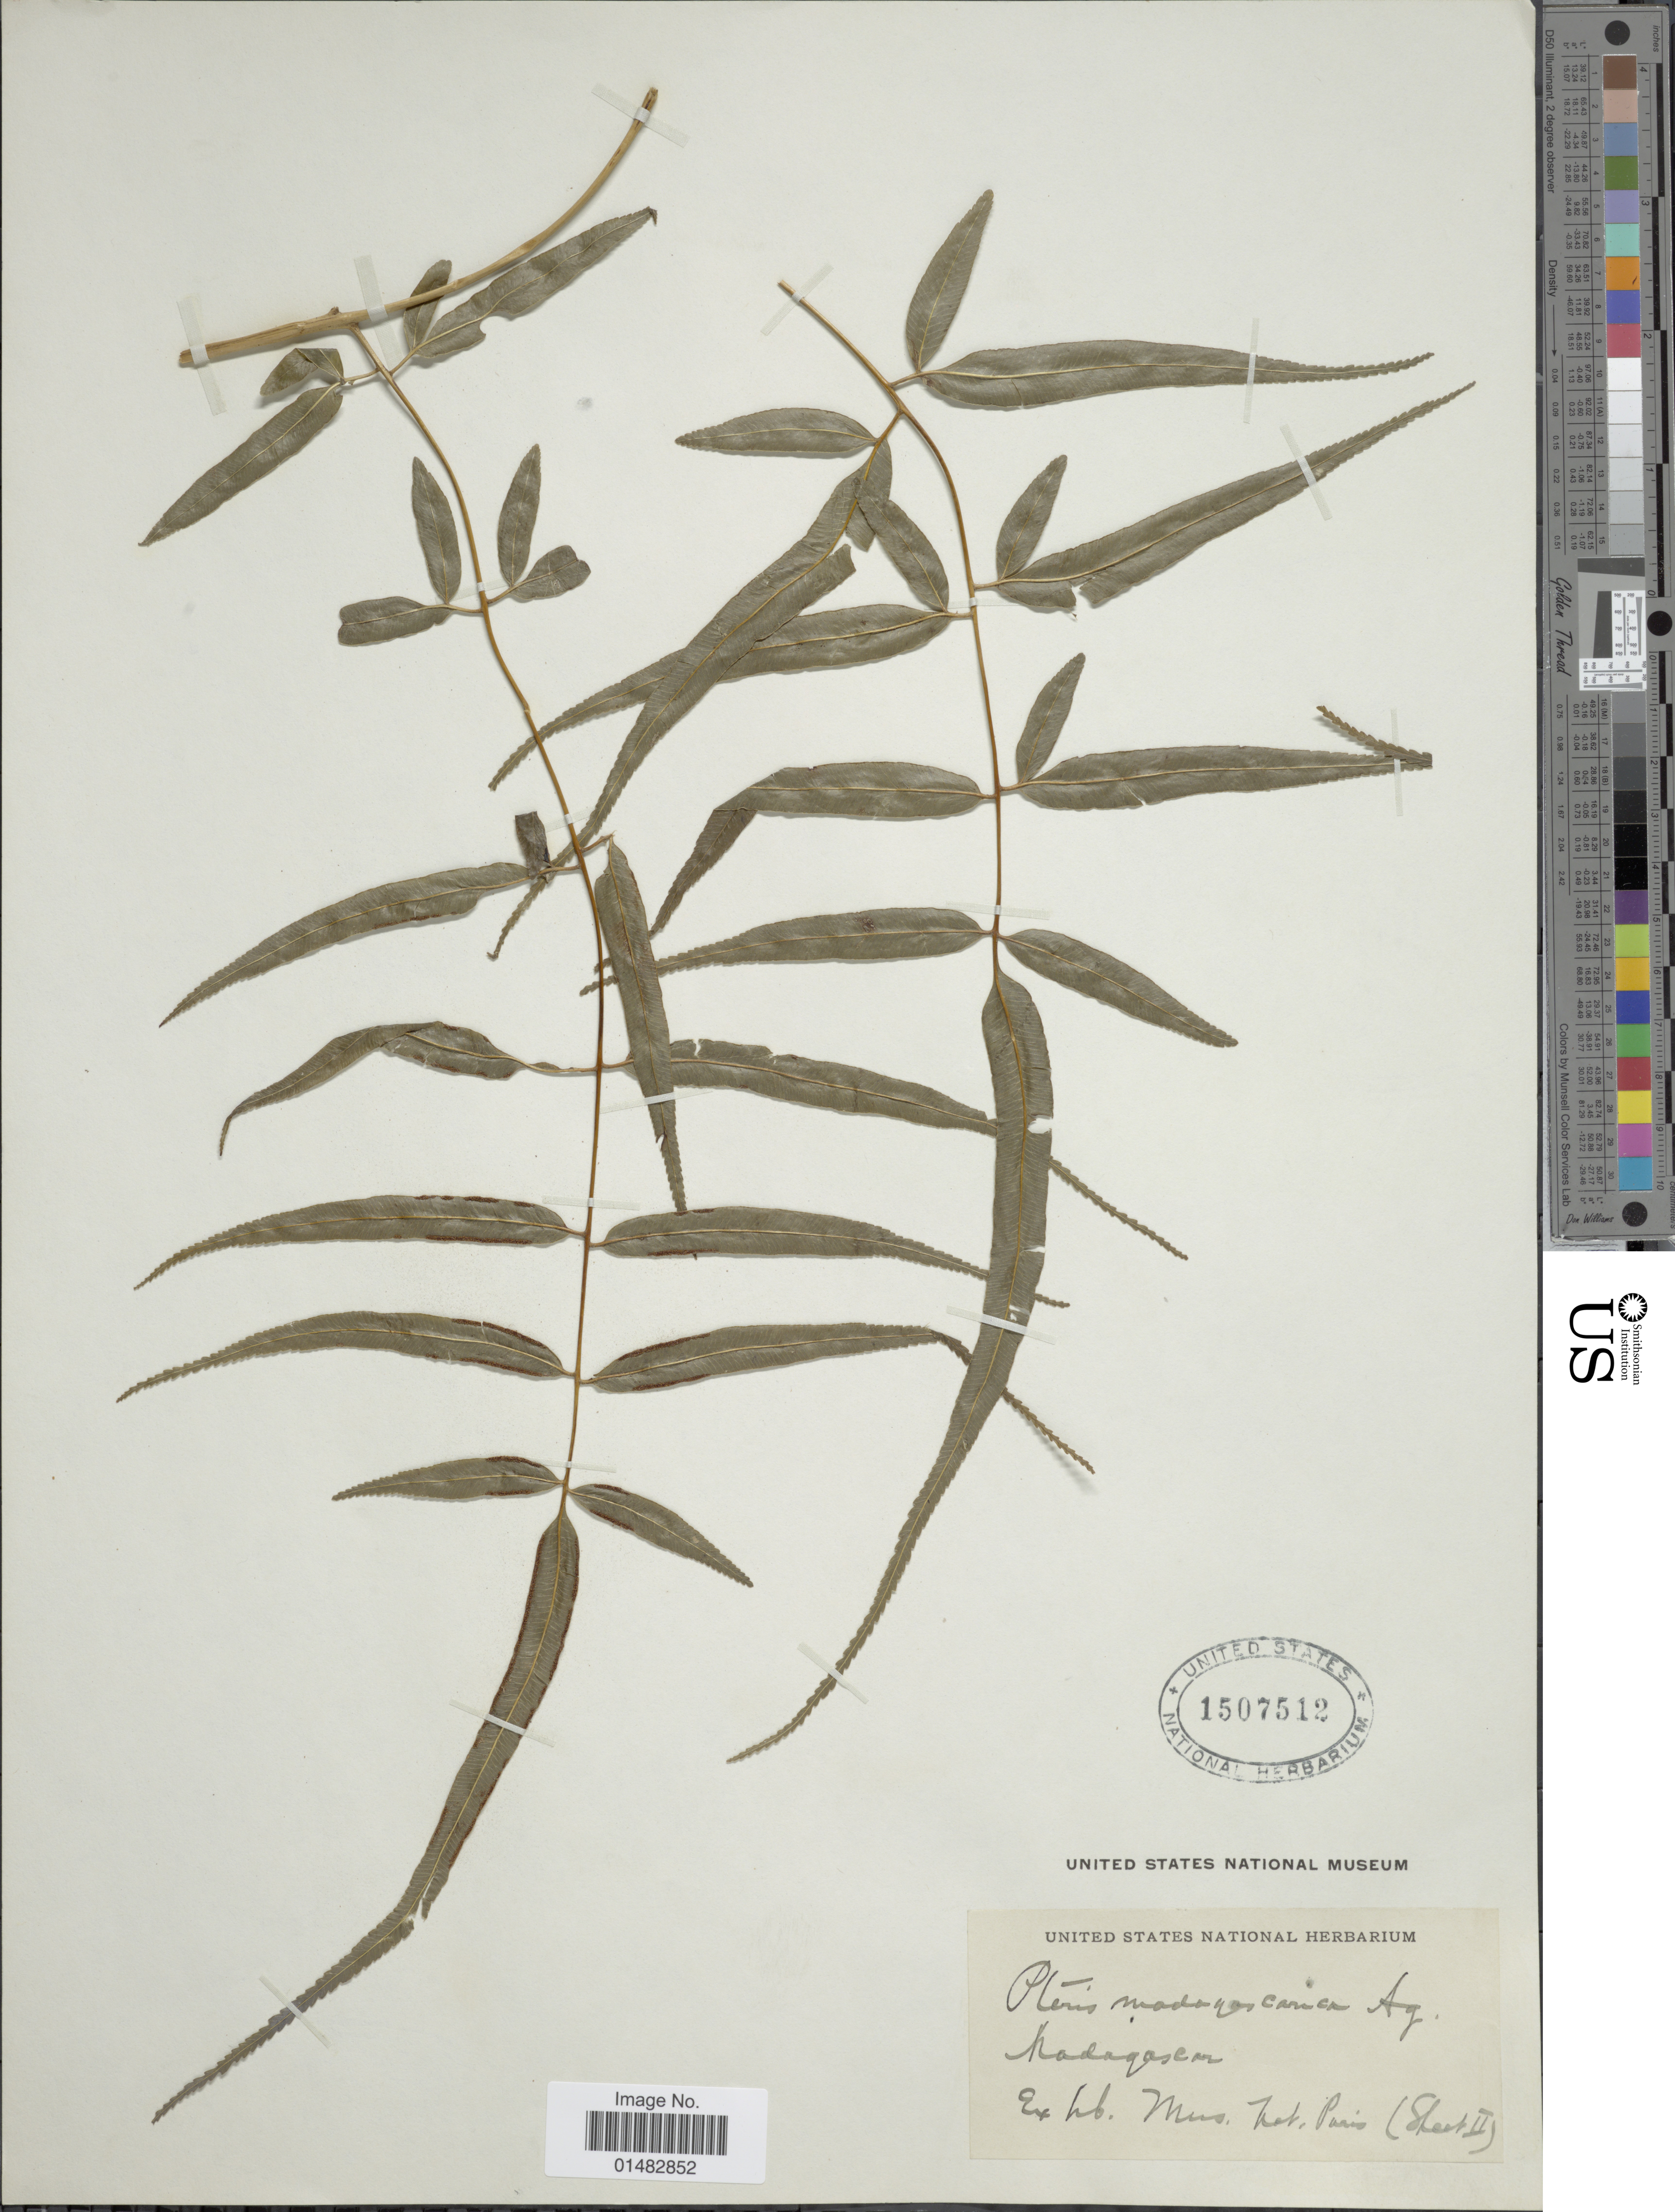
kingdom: Plantae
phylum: Tracheophyta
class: Polypodiopsida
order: Polypodiales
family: Pteridaceae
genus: Pteris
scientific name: Pteris madagascarica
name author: J. Agardh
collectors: ex herb. Mus. Paris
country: Madagascar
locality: Madagascar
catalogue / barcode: US 1507512